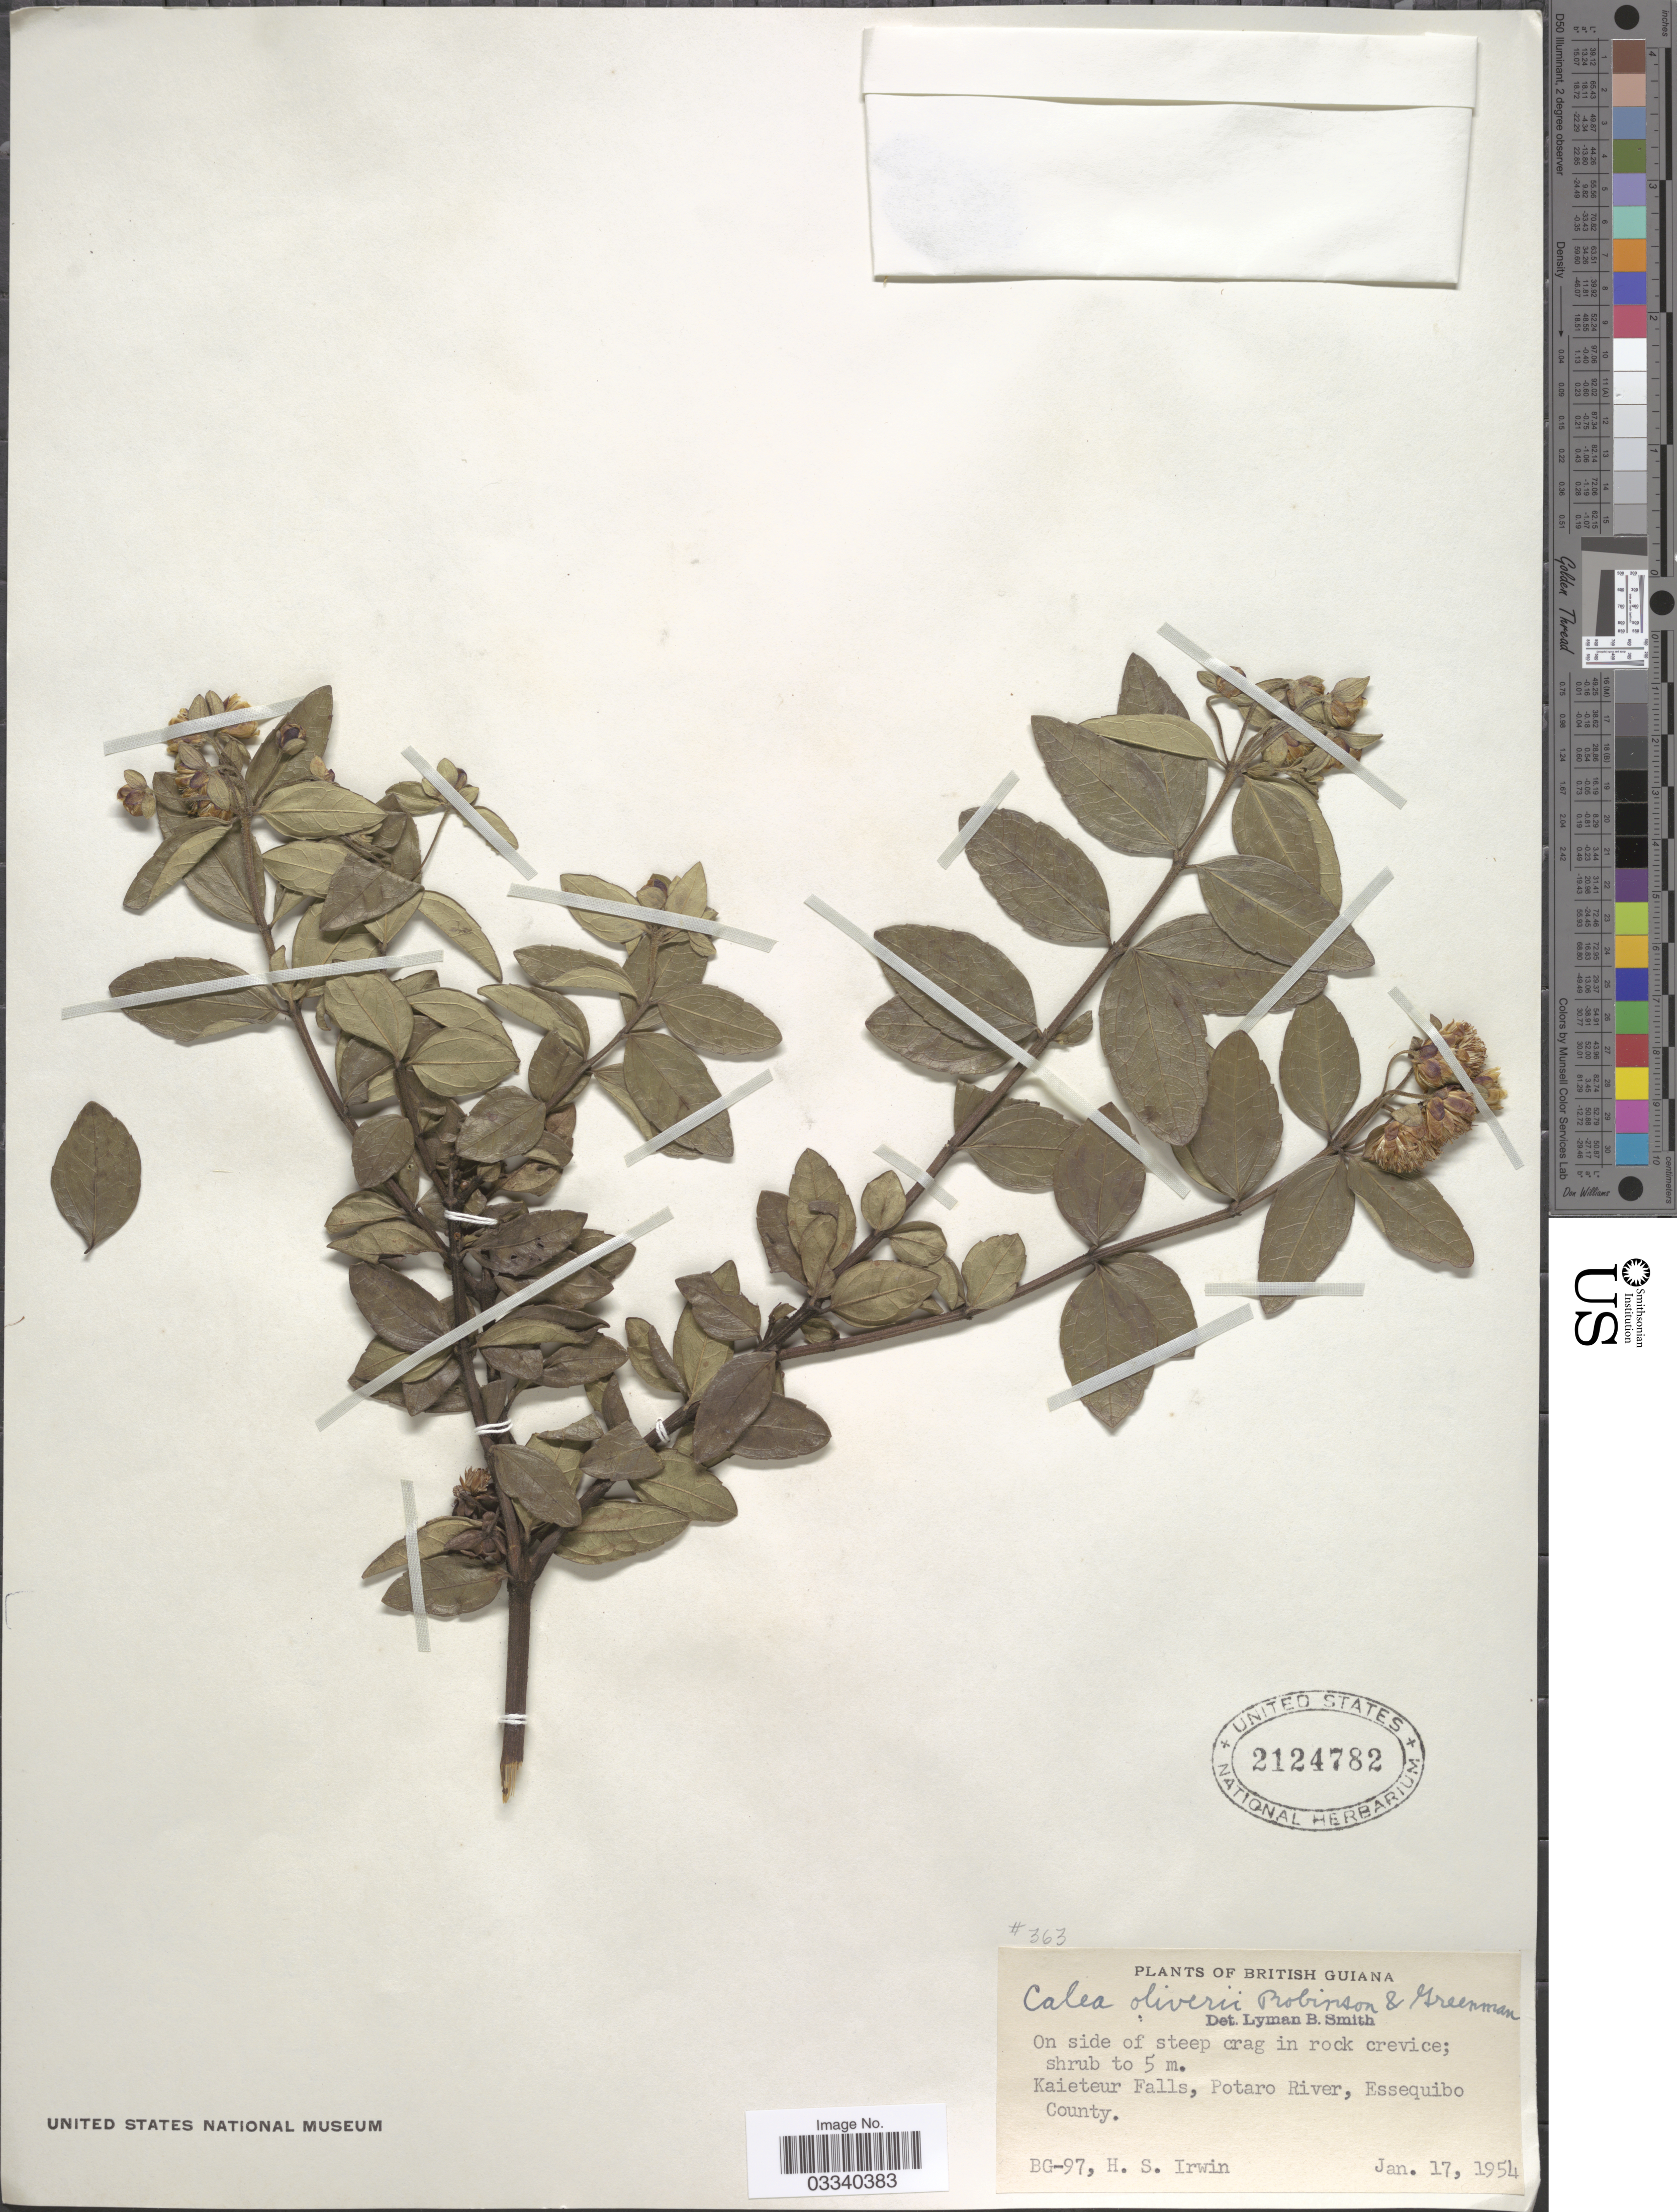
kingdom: Plantae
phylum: Tracheophyta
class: Magnoliopsida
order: Asterales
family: Asteraceae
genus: Calea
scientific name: Calea oliveri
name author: B.L. Rob. & Greenm.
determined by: Bueno, Vinicius Resende, (ICN), Universidade Federal do Rio Grande do Sul (BRAZIL)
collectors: H. Irwin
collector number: BG-97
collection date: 1954-01-17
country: Guyana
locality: British Guiana, Kaieteur Falls, Potaro River, Essequibo County.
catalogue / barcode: US 2124782